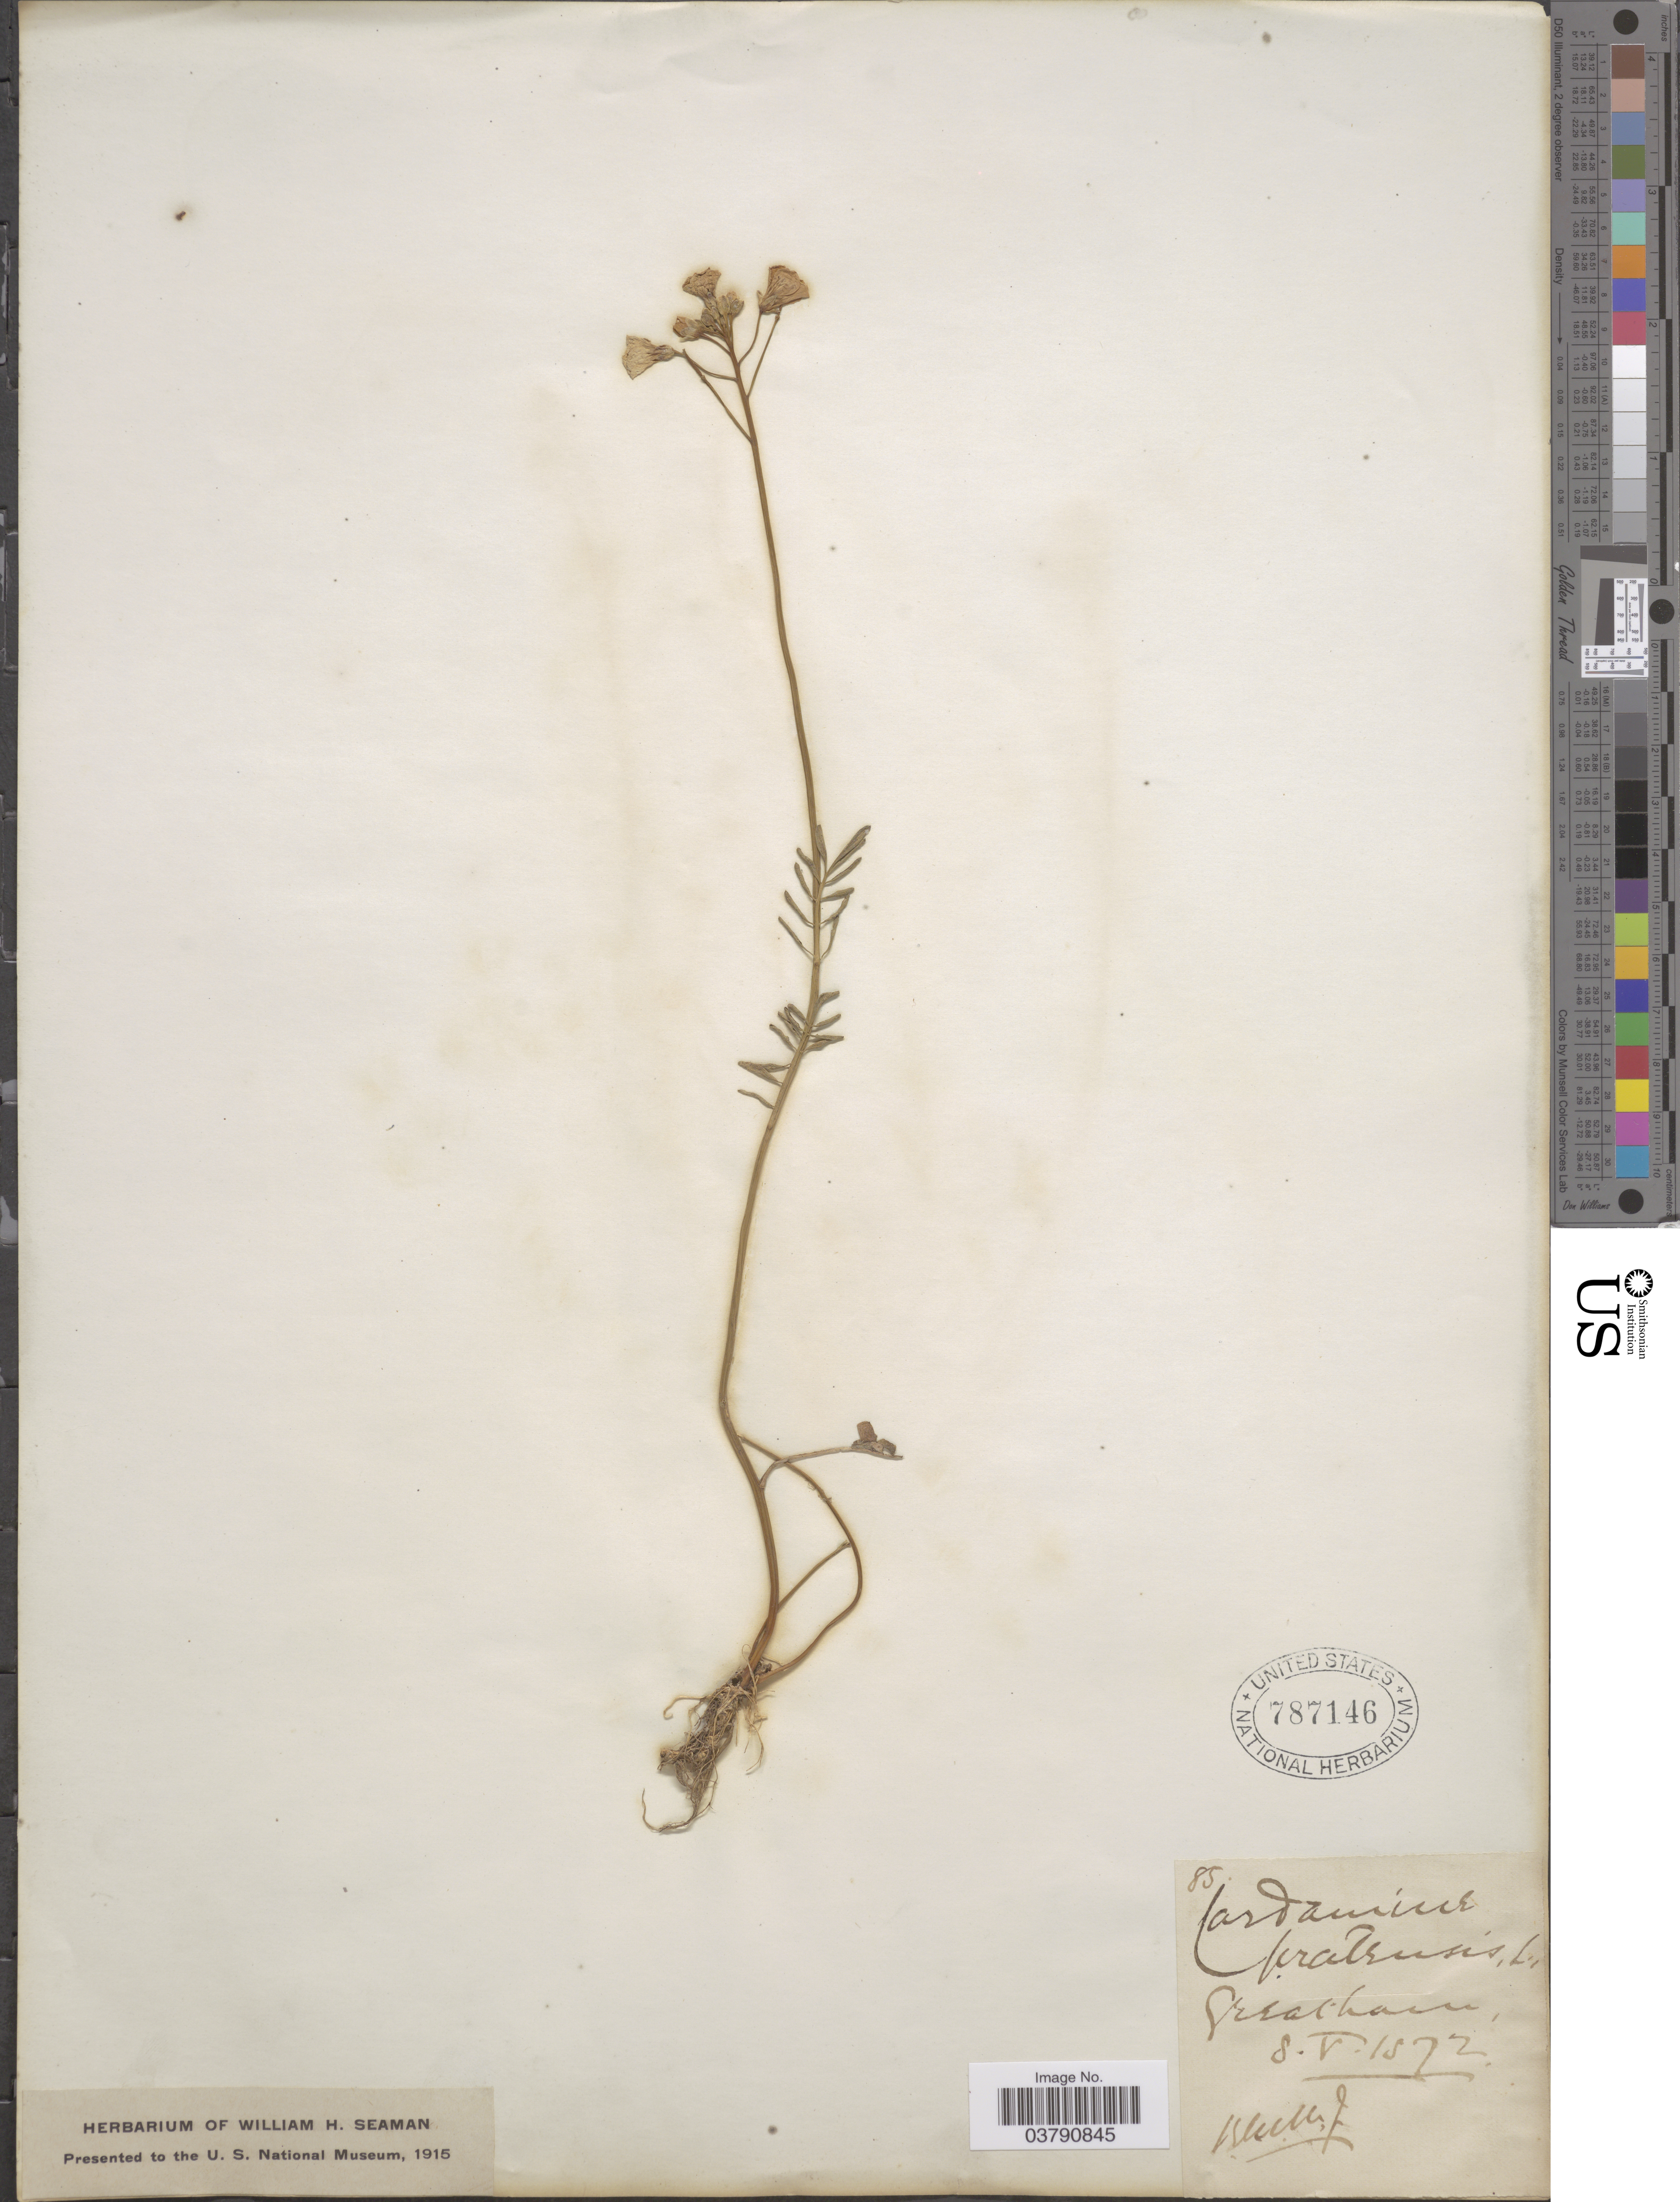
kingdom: Plantae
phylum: Tracheophyta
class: Magnoliopsida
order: Brassicales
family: Brassicaceae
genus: Cardamine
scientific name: Cardamine pratensis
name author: L.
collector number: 85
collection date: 1872-05-08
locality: Greathavn [interpreted].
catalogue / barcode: US 787146